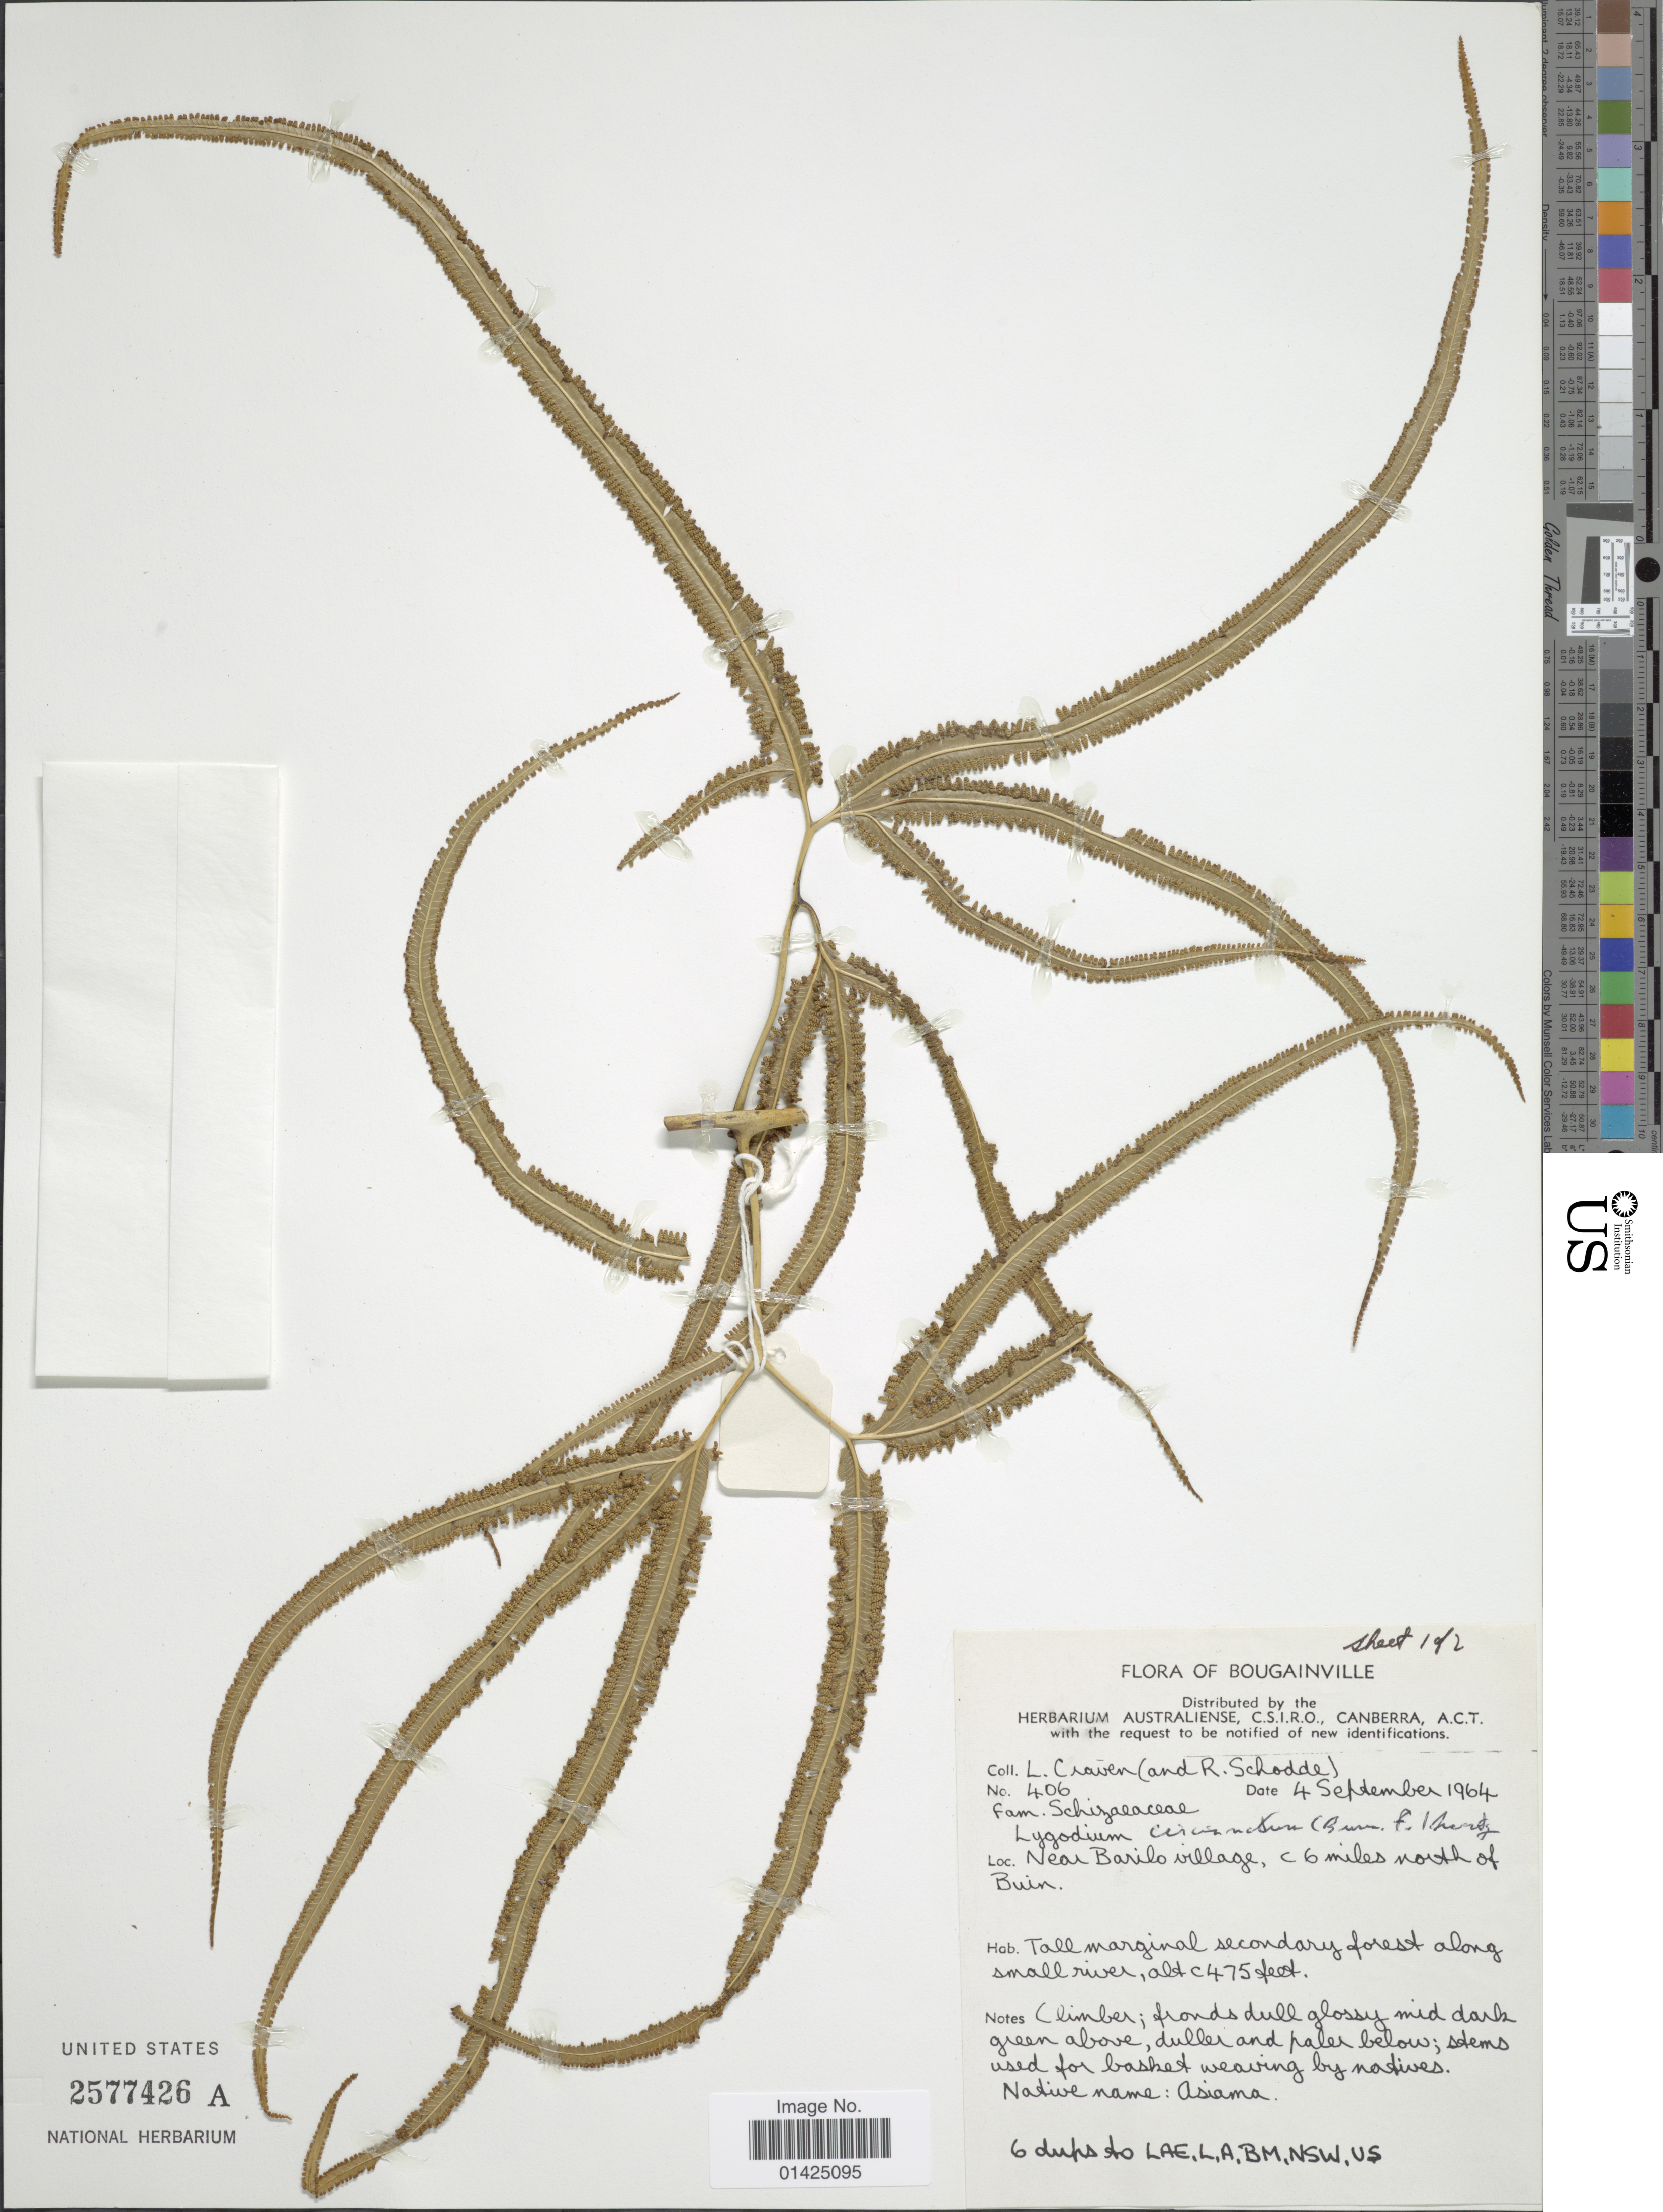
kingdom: Plantae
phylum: Tracheophyta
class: Polypodiopsida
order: Schizaeales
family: Lygodiaceae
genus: Lygodium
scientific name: Lygodium circinnatum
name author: (Burm. f.) Sw.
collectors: L. A. Craven & R. Schodde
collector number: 406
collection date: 1964-08-04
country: Papua New Guinea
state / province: Bougainville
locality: Near Barilo village, c 6 miles north of Buin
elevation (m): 145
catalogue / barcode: US 2577426A